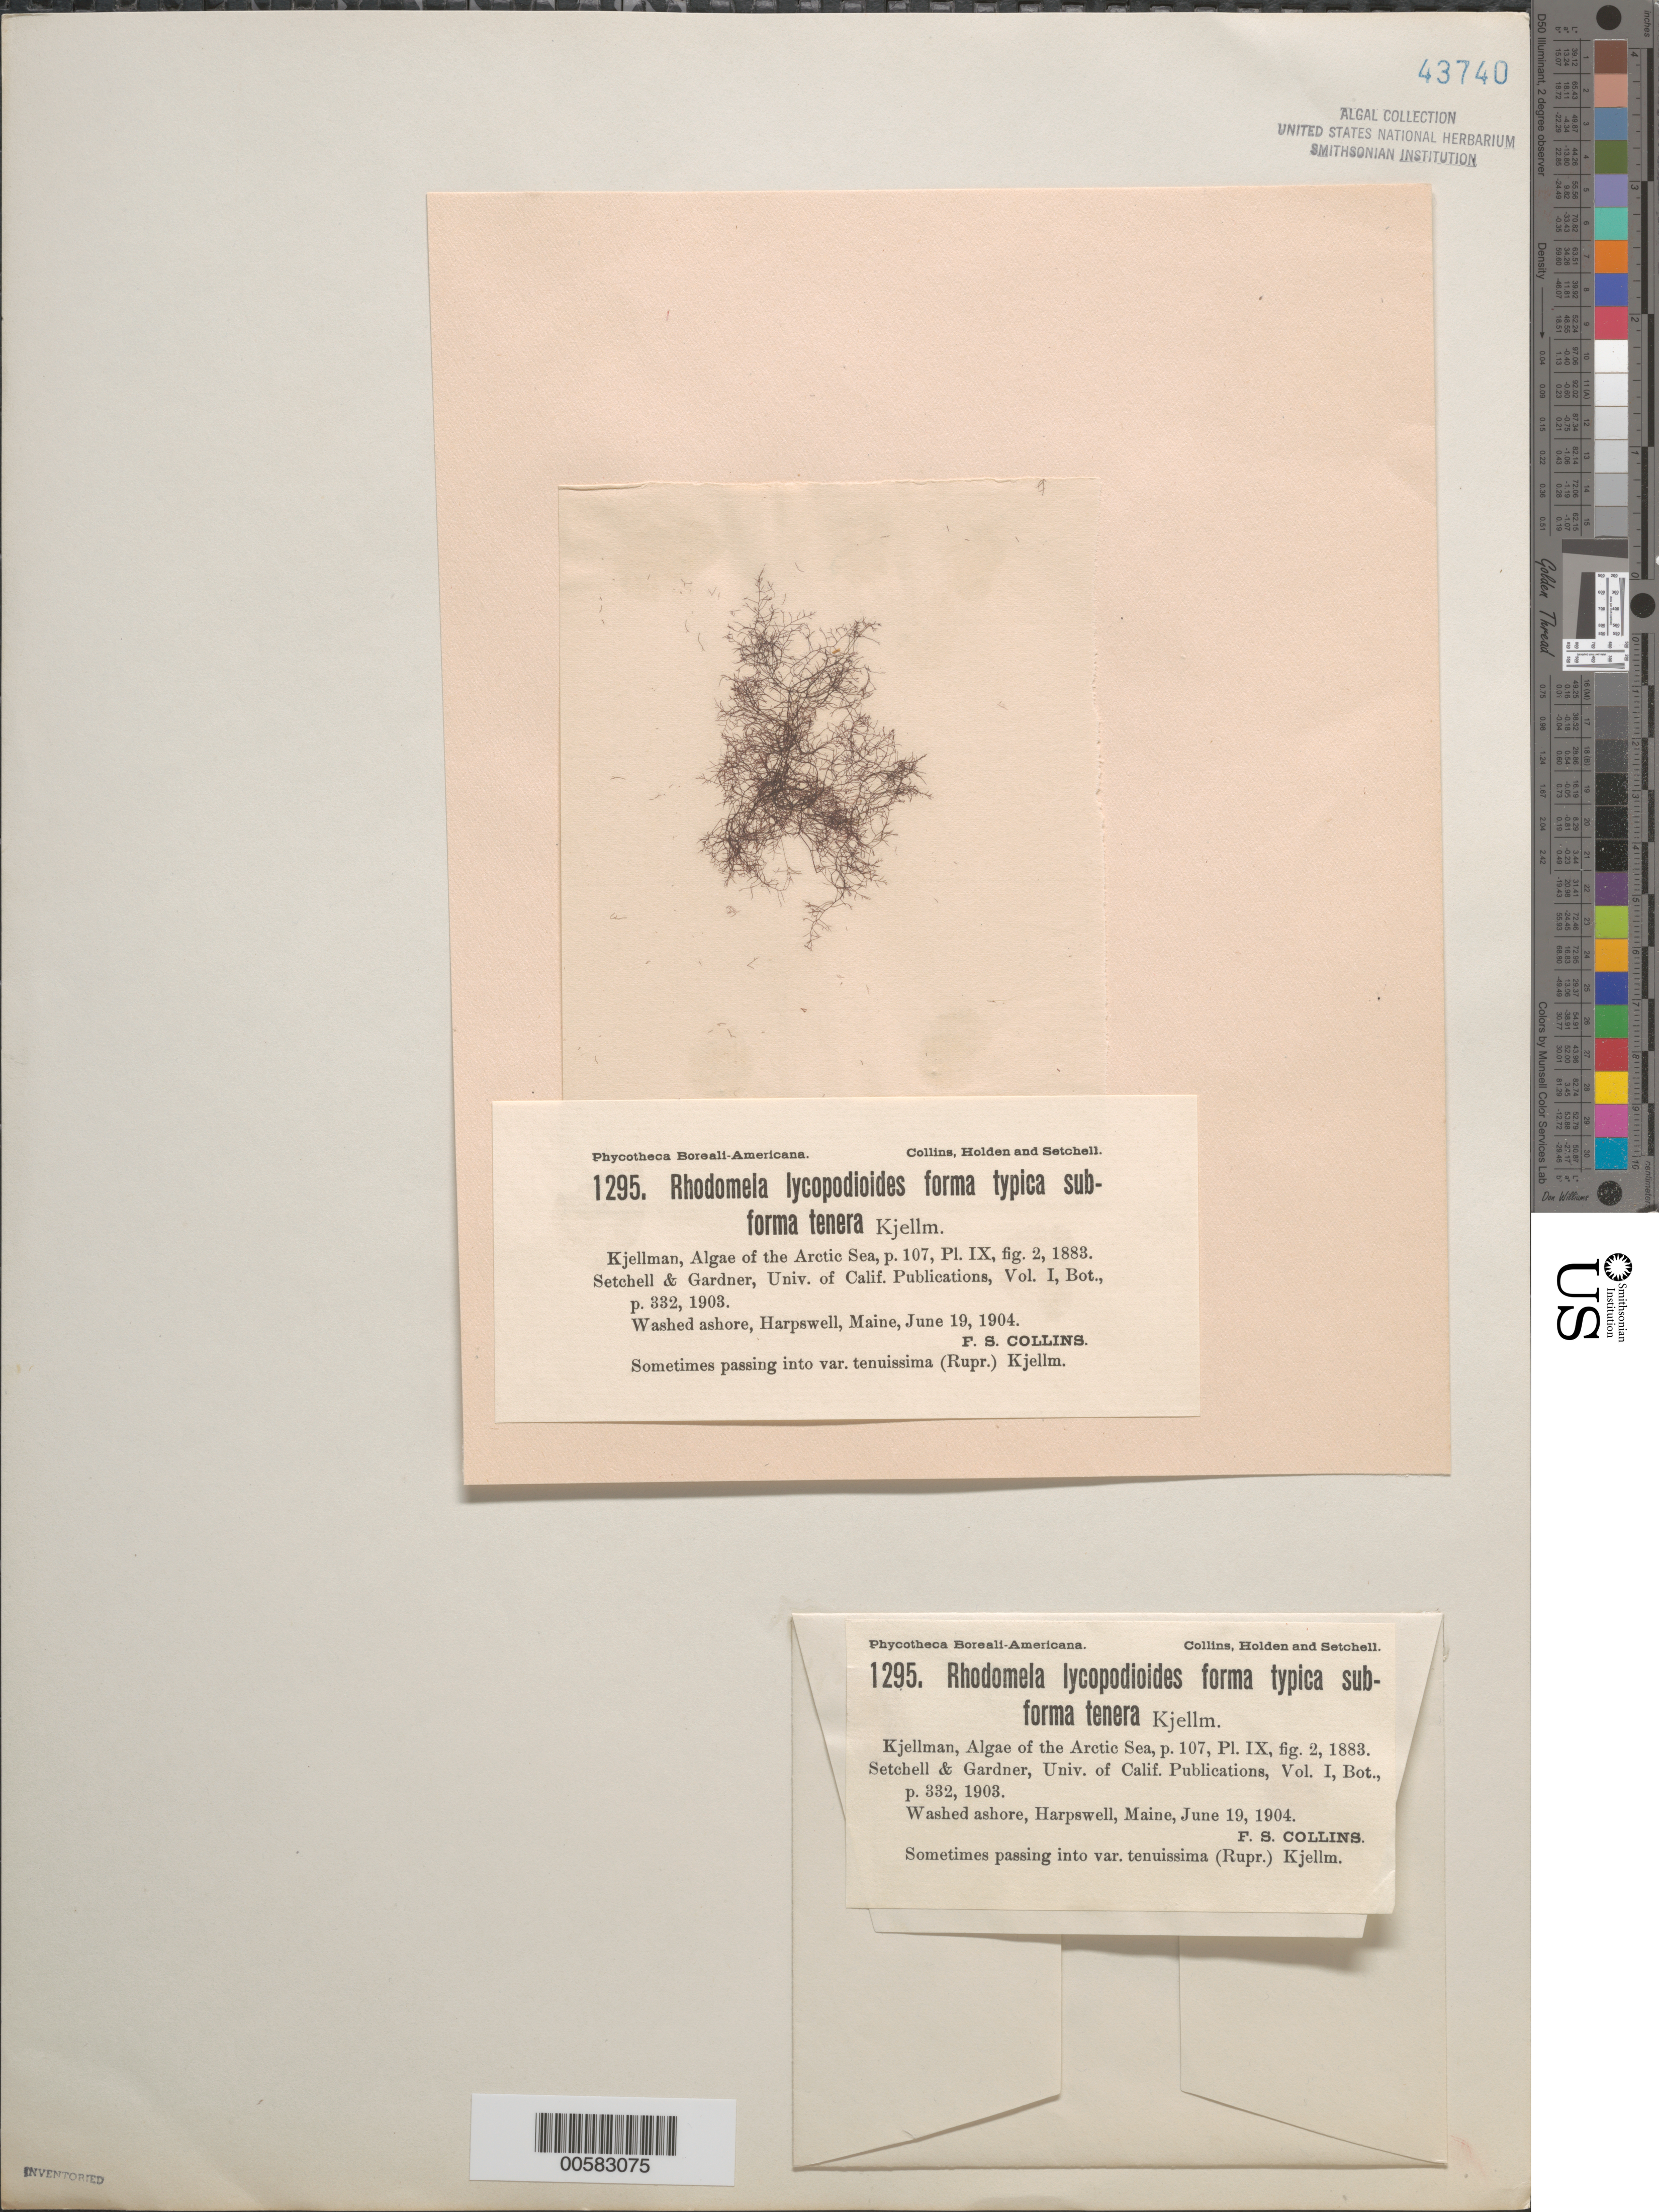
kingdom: Plantae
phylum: Rhodophyta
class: Florideophyceae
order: Ceramiales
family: Rhodomelaceae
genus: Rhodomela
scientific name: Rhodomela lycopodioides f. typica subforma tenera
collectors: F. Collins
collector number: PB-A 1295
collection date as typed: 19 Jun 1904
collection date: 1904-06-19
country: United States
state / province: Maine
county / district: Cumberland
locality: Harpswell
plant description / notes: Collins, Holden & Setchell, Phycotheca Boreali-Americana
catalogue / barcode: US 43740